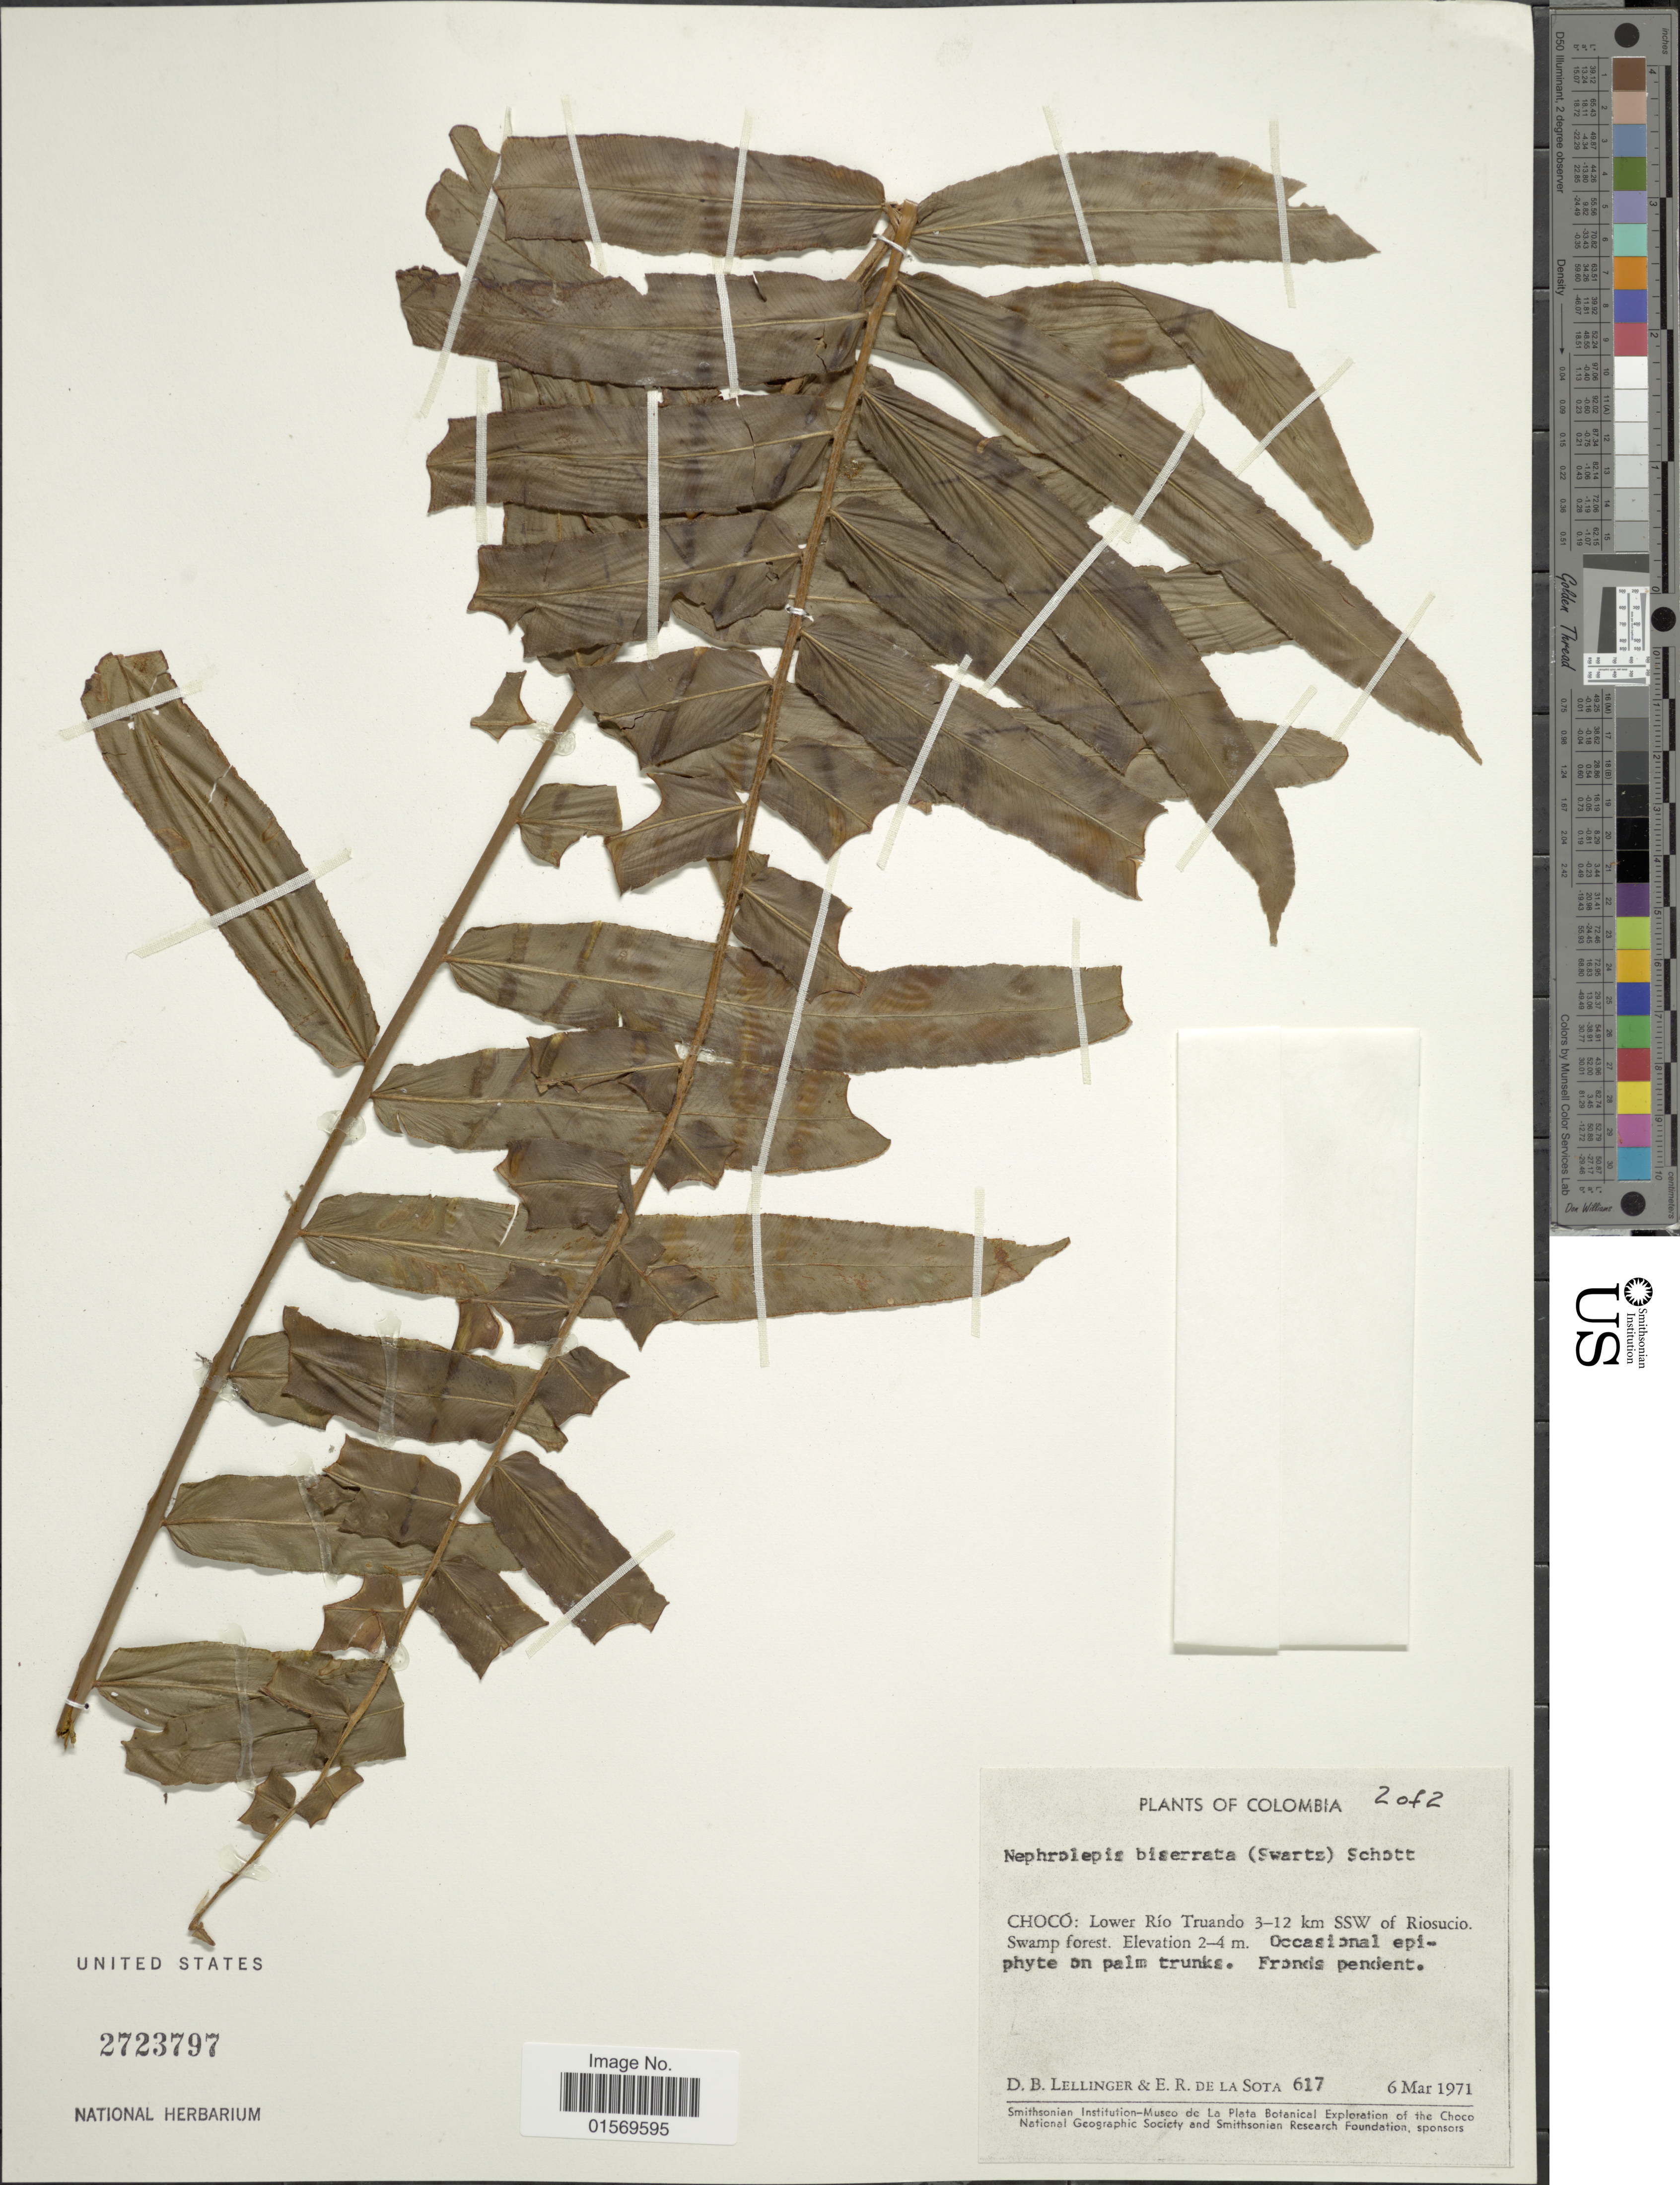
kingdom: Plantae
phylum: Tracheophyta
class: Polypodiopsida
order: Polypodiales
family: Nephrolepidaceae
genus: Nephrolepis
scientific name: Nephrolepis biserrata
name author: (Sw.) Schott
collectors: D. B. Lellinger & E. R. de la Sota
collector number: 617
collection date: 1971-03-06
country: Colombia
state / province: Chocó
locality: Lower Rio Truando 3-12 km SSW of Riosucio.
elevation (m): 2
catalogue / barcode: US 2723797